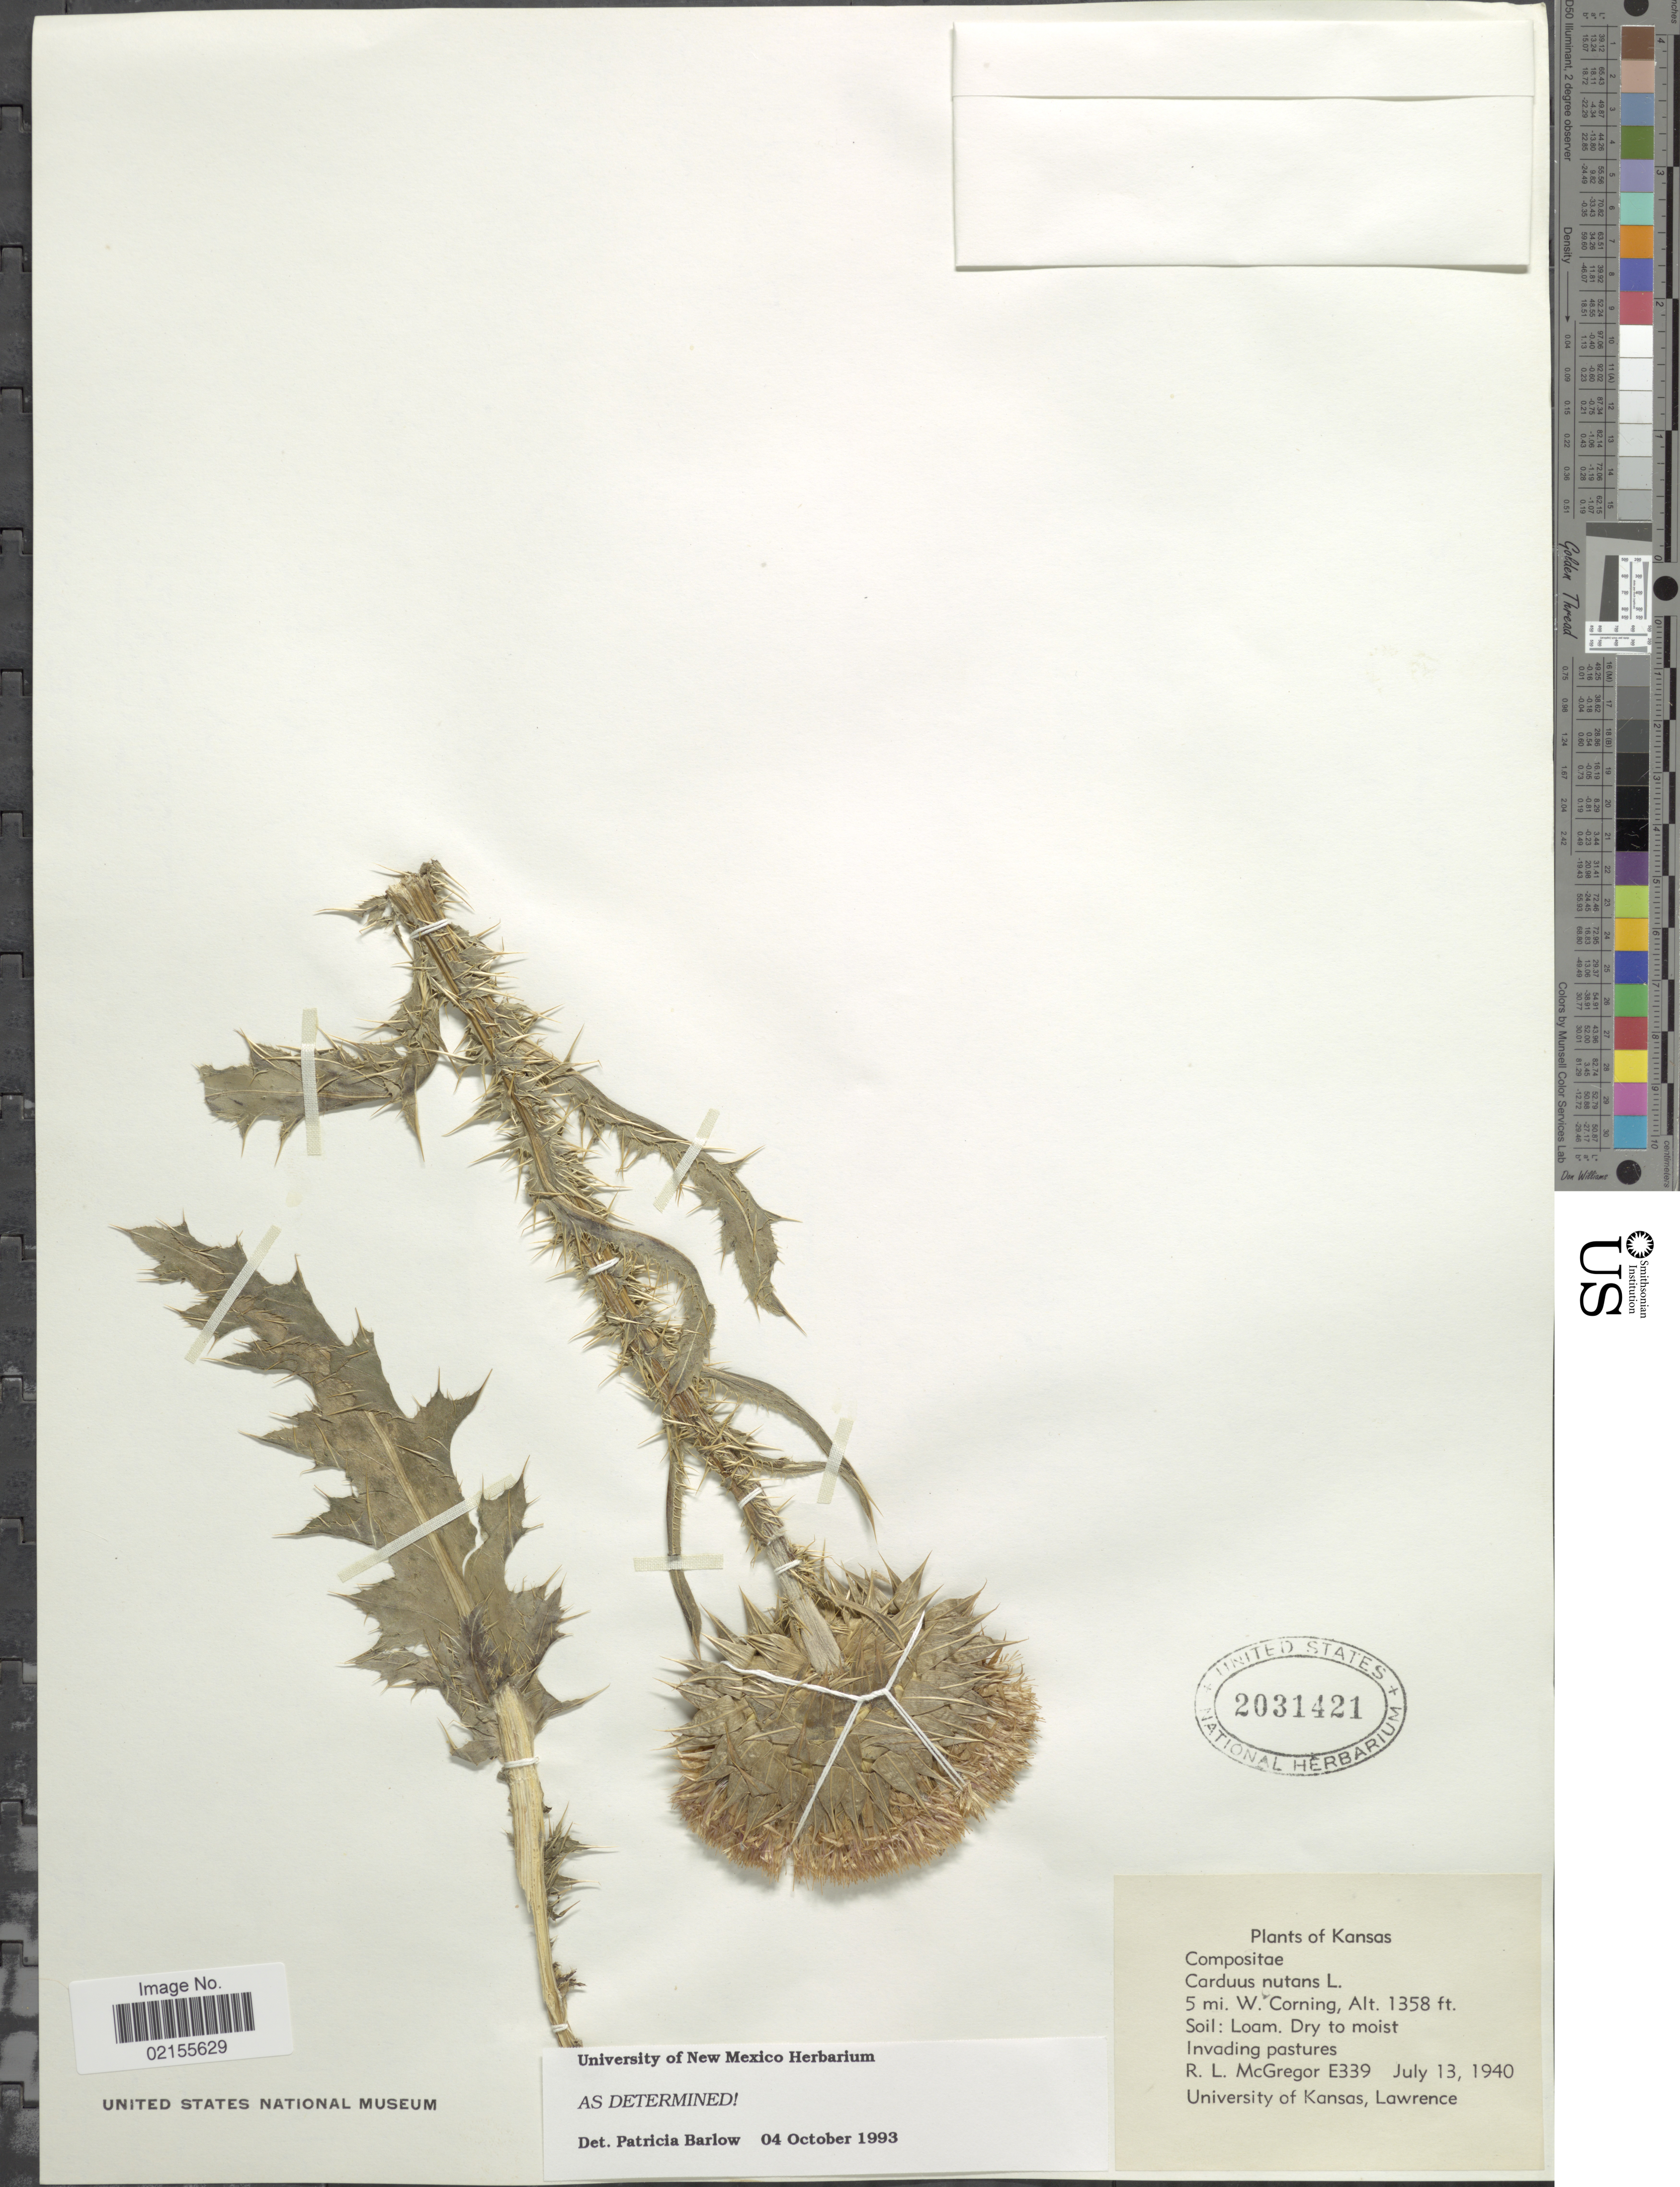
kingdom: Plantae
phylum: Tracheophyta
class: Magnoliopsida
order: Asterales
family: Asteraceae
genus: Carduus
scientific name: Carduus nutans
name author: L.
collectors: R. McGregor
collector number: E339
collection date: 1940-07-13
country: United States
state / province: Kansas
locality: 5 mi. W. Corning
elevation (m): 414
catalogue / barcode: US 2031421